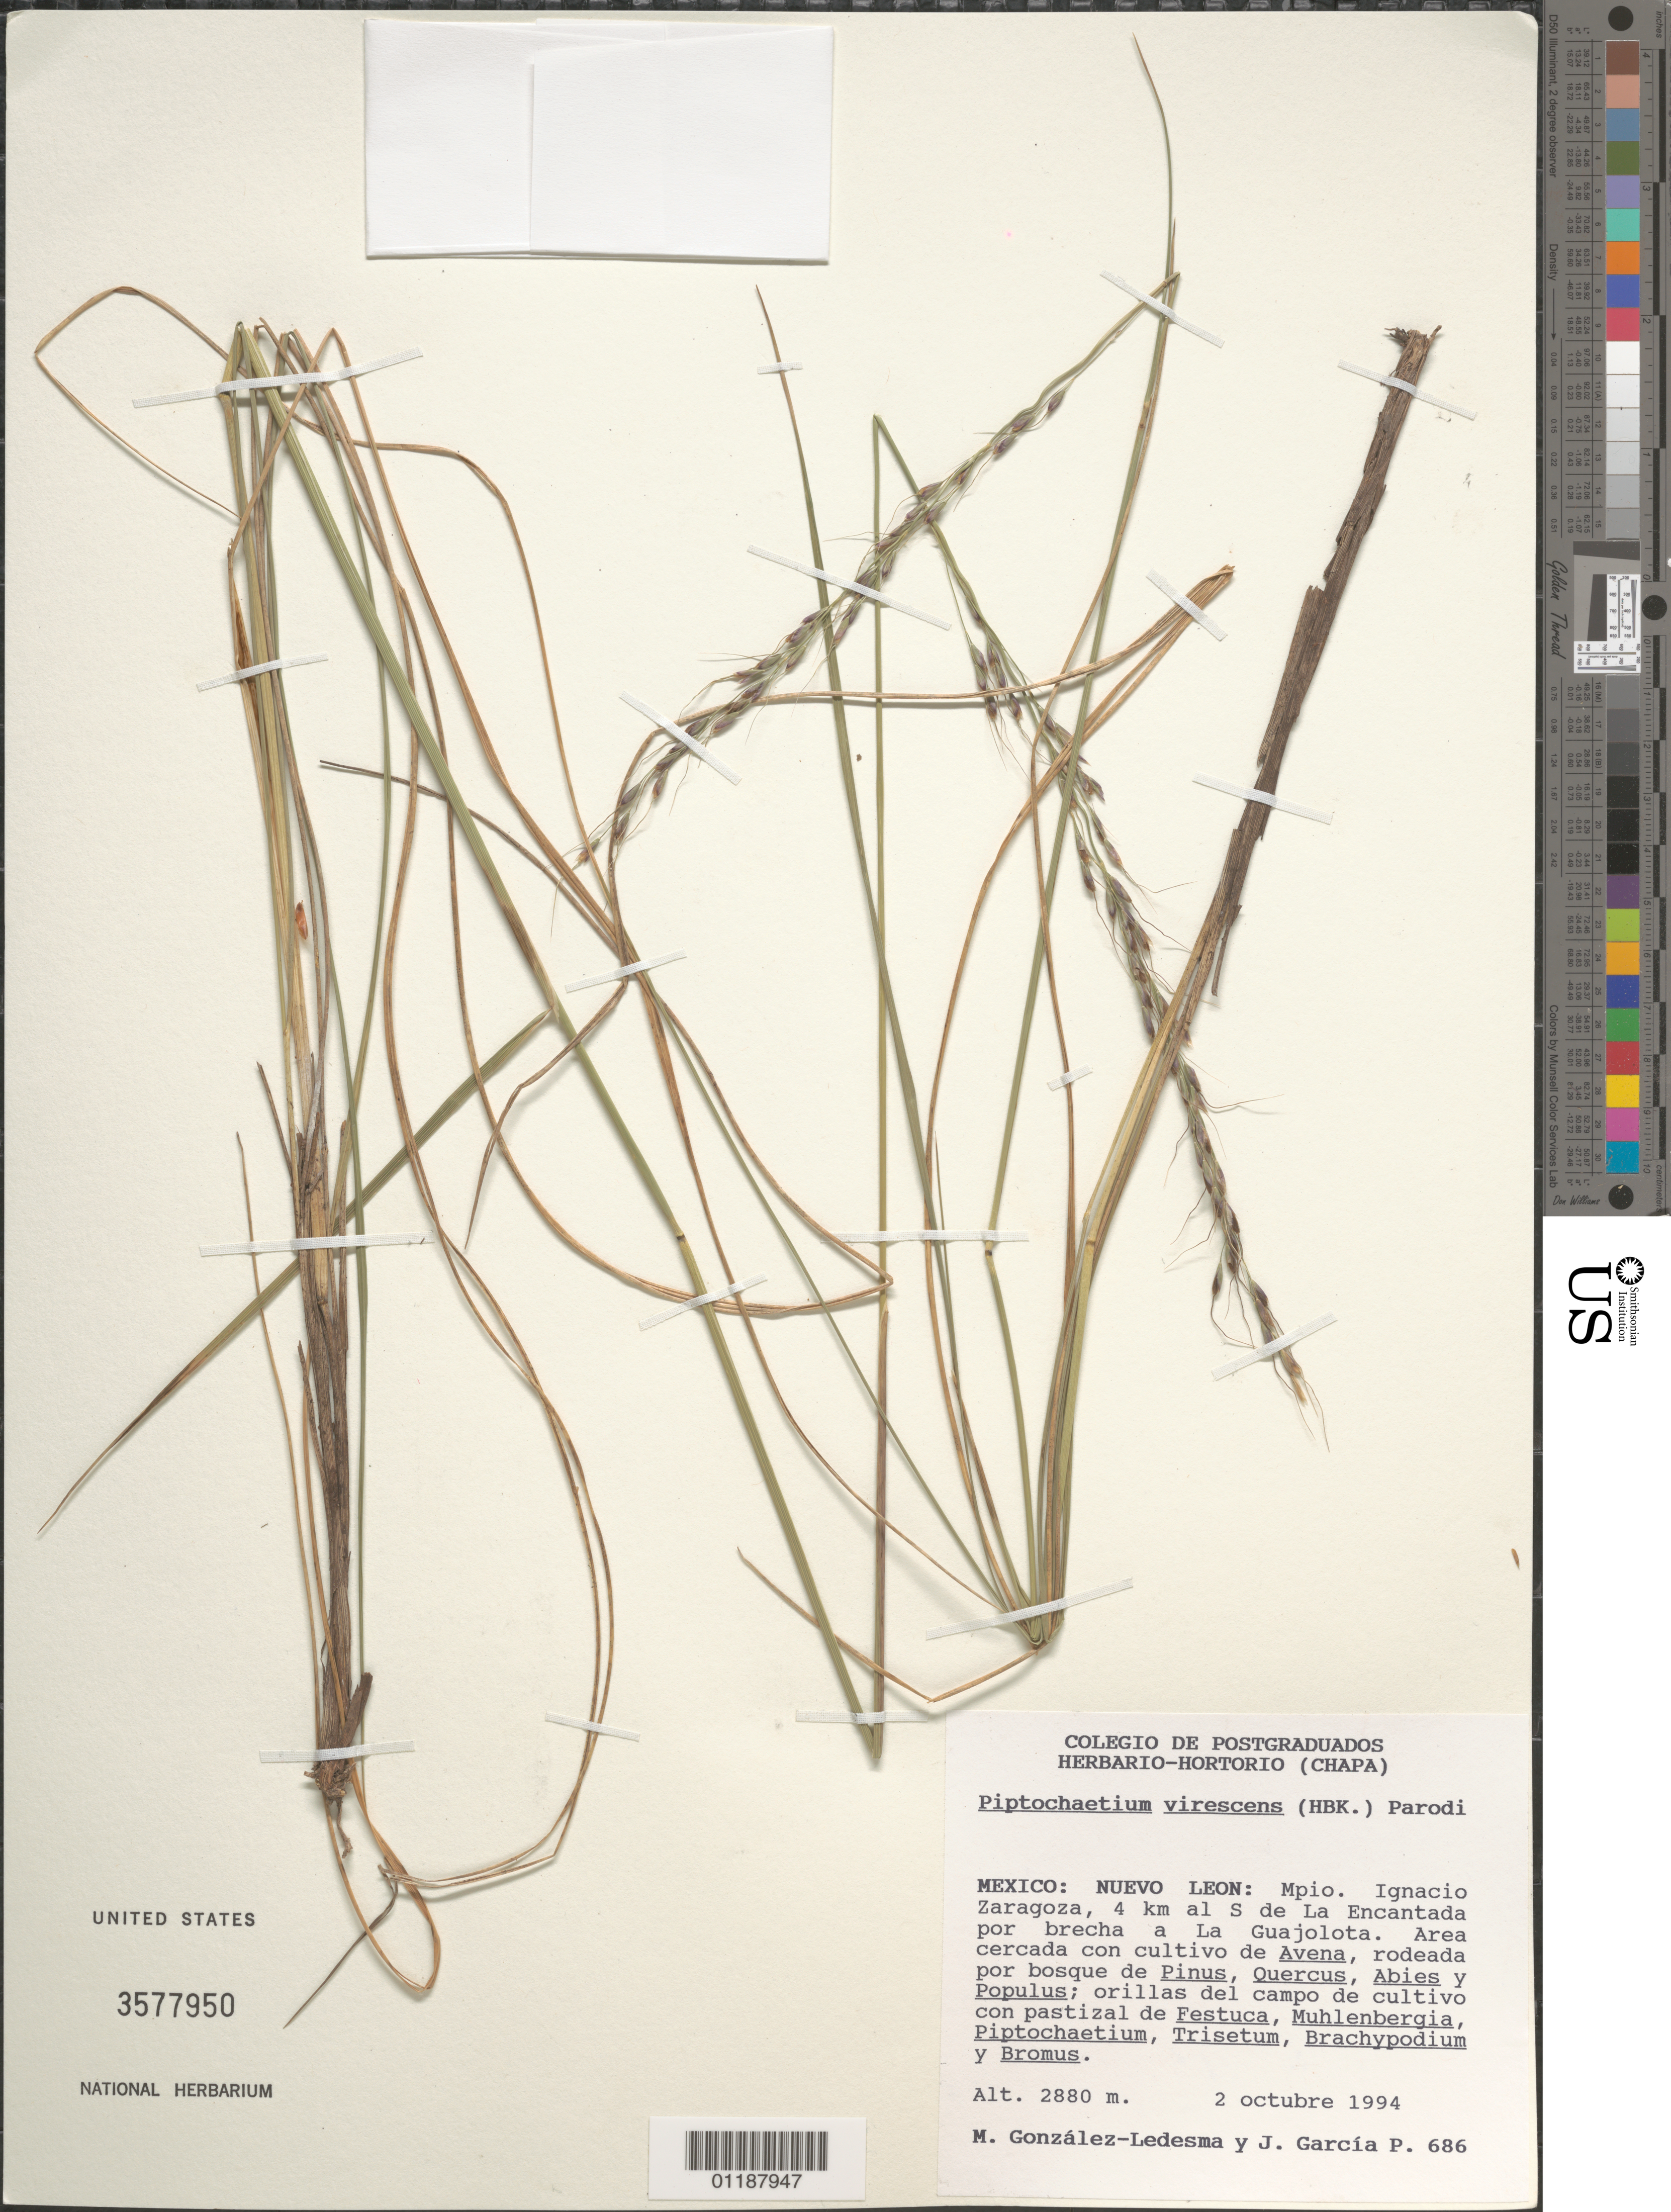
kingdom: Plantae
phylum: Tracheophyta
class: Liliopsida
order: Poales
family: Poaceae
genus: Piptochaetium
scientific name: Piptochaetium virescens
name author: (Kunth) Parodi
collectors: M. González-Ledesma & J. García-P.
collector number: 686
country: Mexico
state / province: Nuevo León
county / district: Ignacio Zaragoza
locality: S de La Encantada por brecha a La Guajolota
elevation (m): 2880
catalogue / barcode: US 3577950